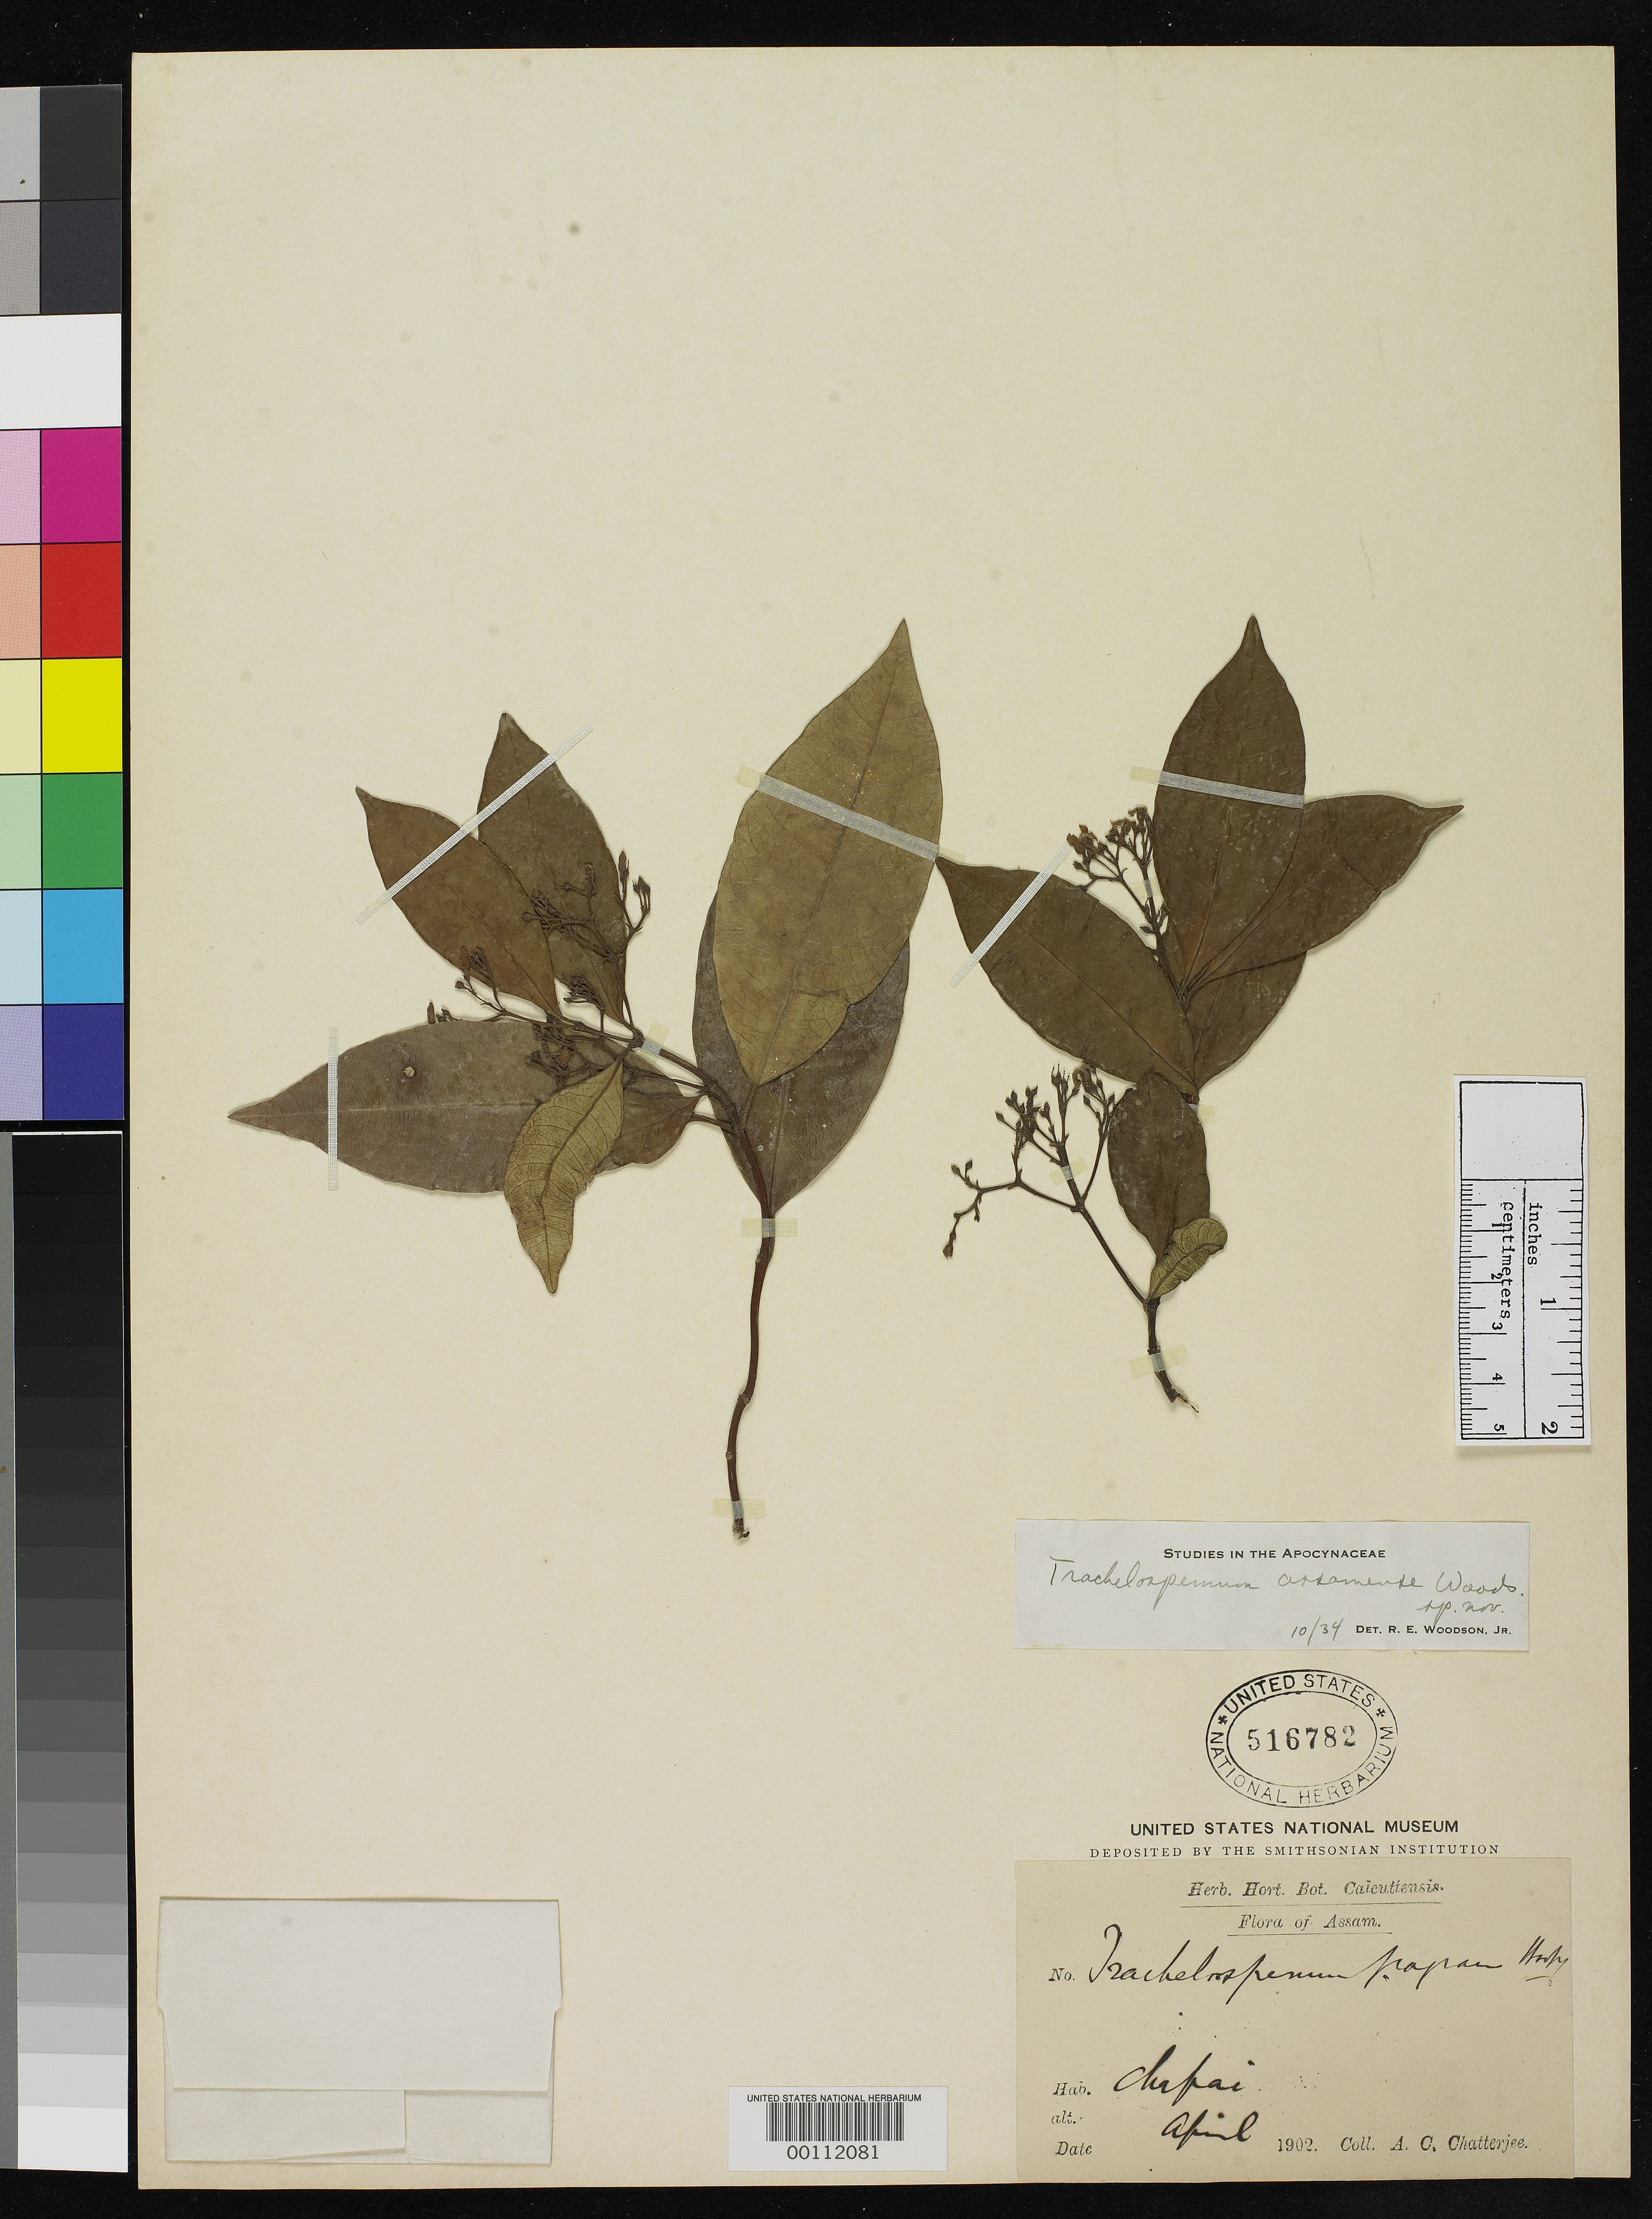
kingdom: Plantae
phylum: Tracheophyta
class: Magnoliopsida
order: Gentianales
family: Apocynaceae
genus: Trachelospermum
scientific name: Trachelospermum assamense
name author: Woodson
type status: Type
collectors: A. Chatterjee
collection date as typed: Apr 1902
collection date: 1902-04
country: India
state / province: Assam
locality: Chapai.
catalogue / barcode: US 516782